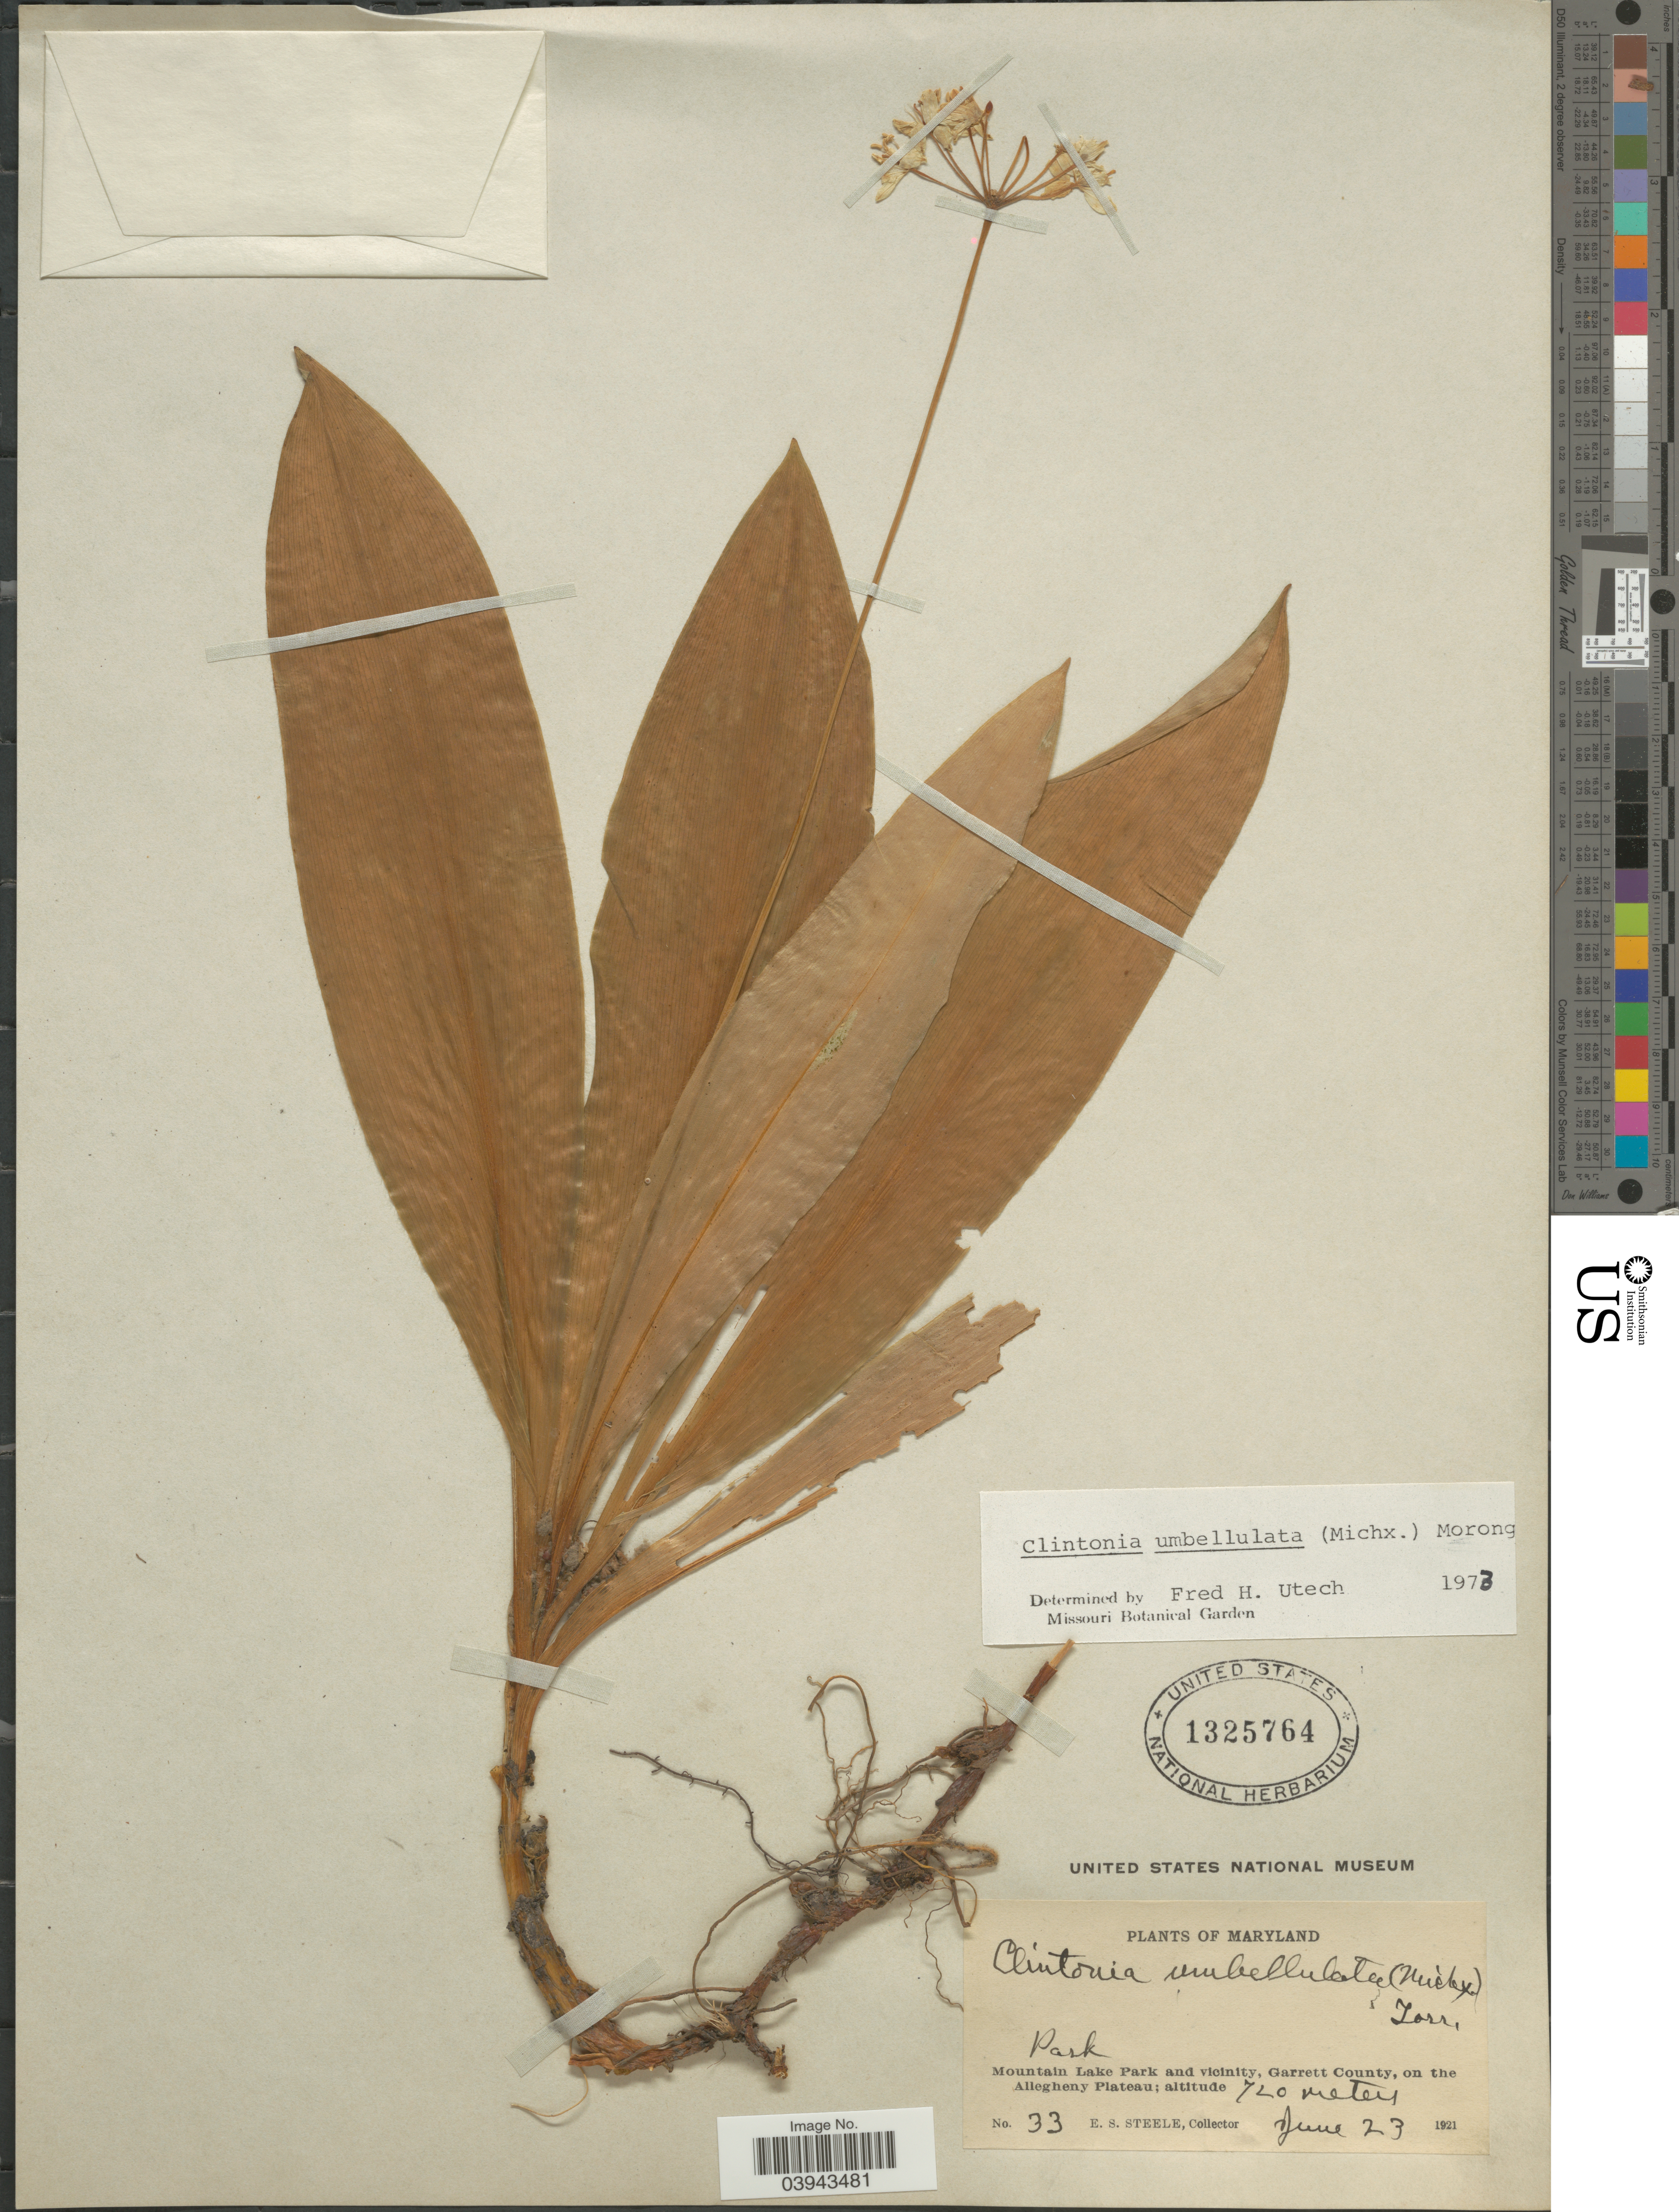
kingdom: Plantae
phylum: Tracheophyta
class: Liliopsida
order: Liliales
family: Liliaceae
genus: Clintonia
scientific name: Clintonia umbellulata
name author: (Michx.) Morong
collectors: E. Steele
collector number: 33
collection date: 1921-06-23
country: United States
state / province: Maryland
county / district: Garrett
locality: Park. Mountain Lake Park and vicinity, Garrett County, on the Allegheny Plateau.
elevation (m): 720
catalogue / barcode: US 1325764